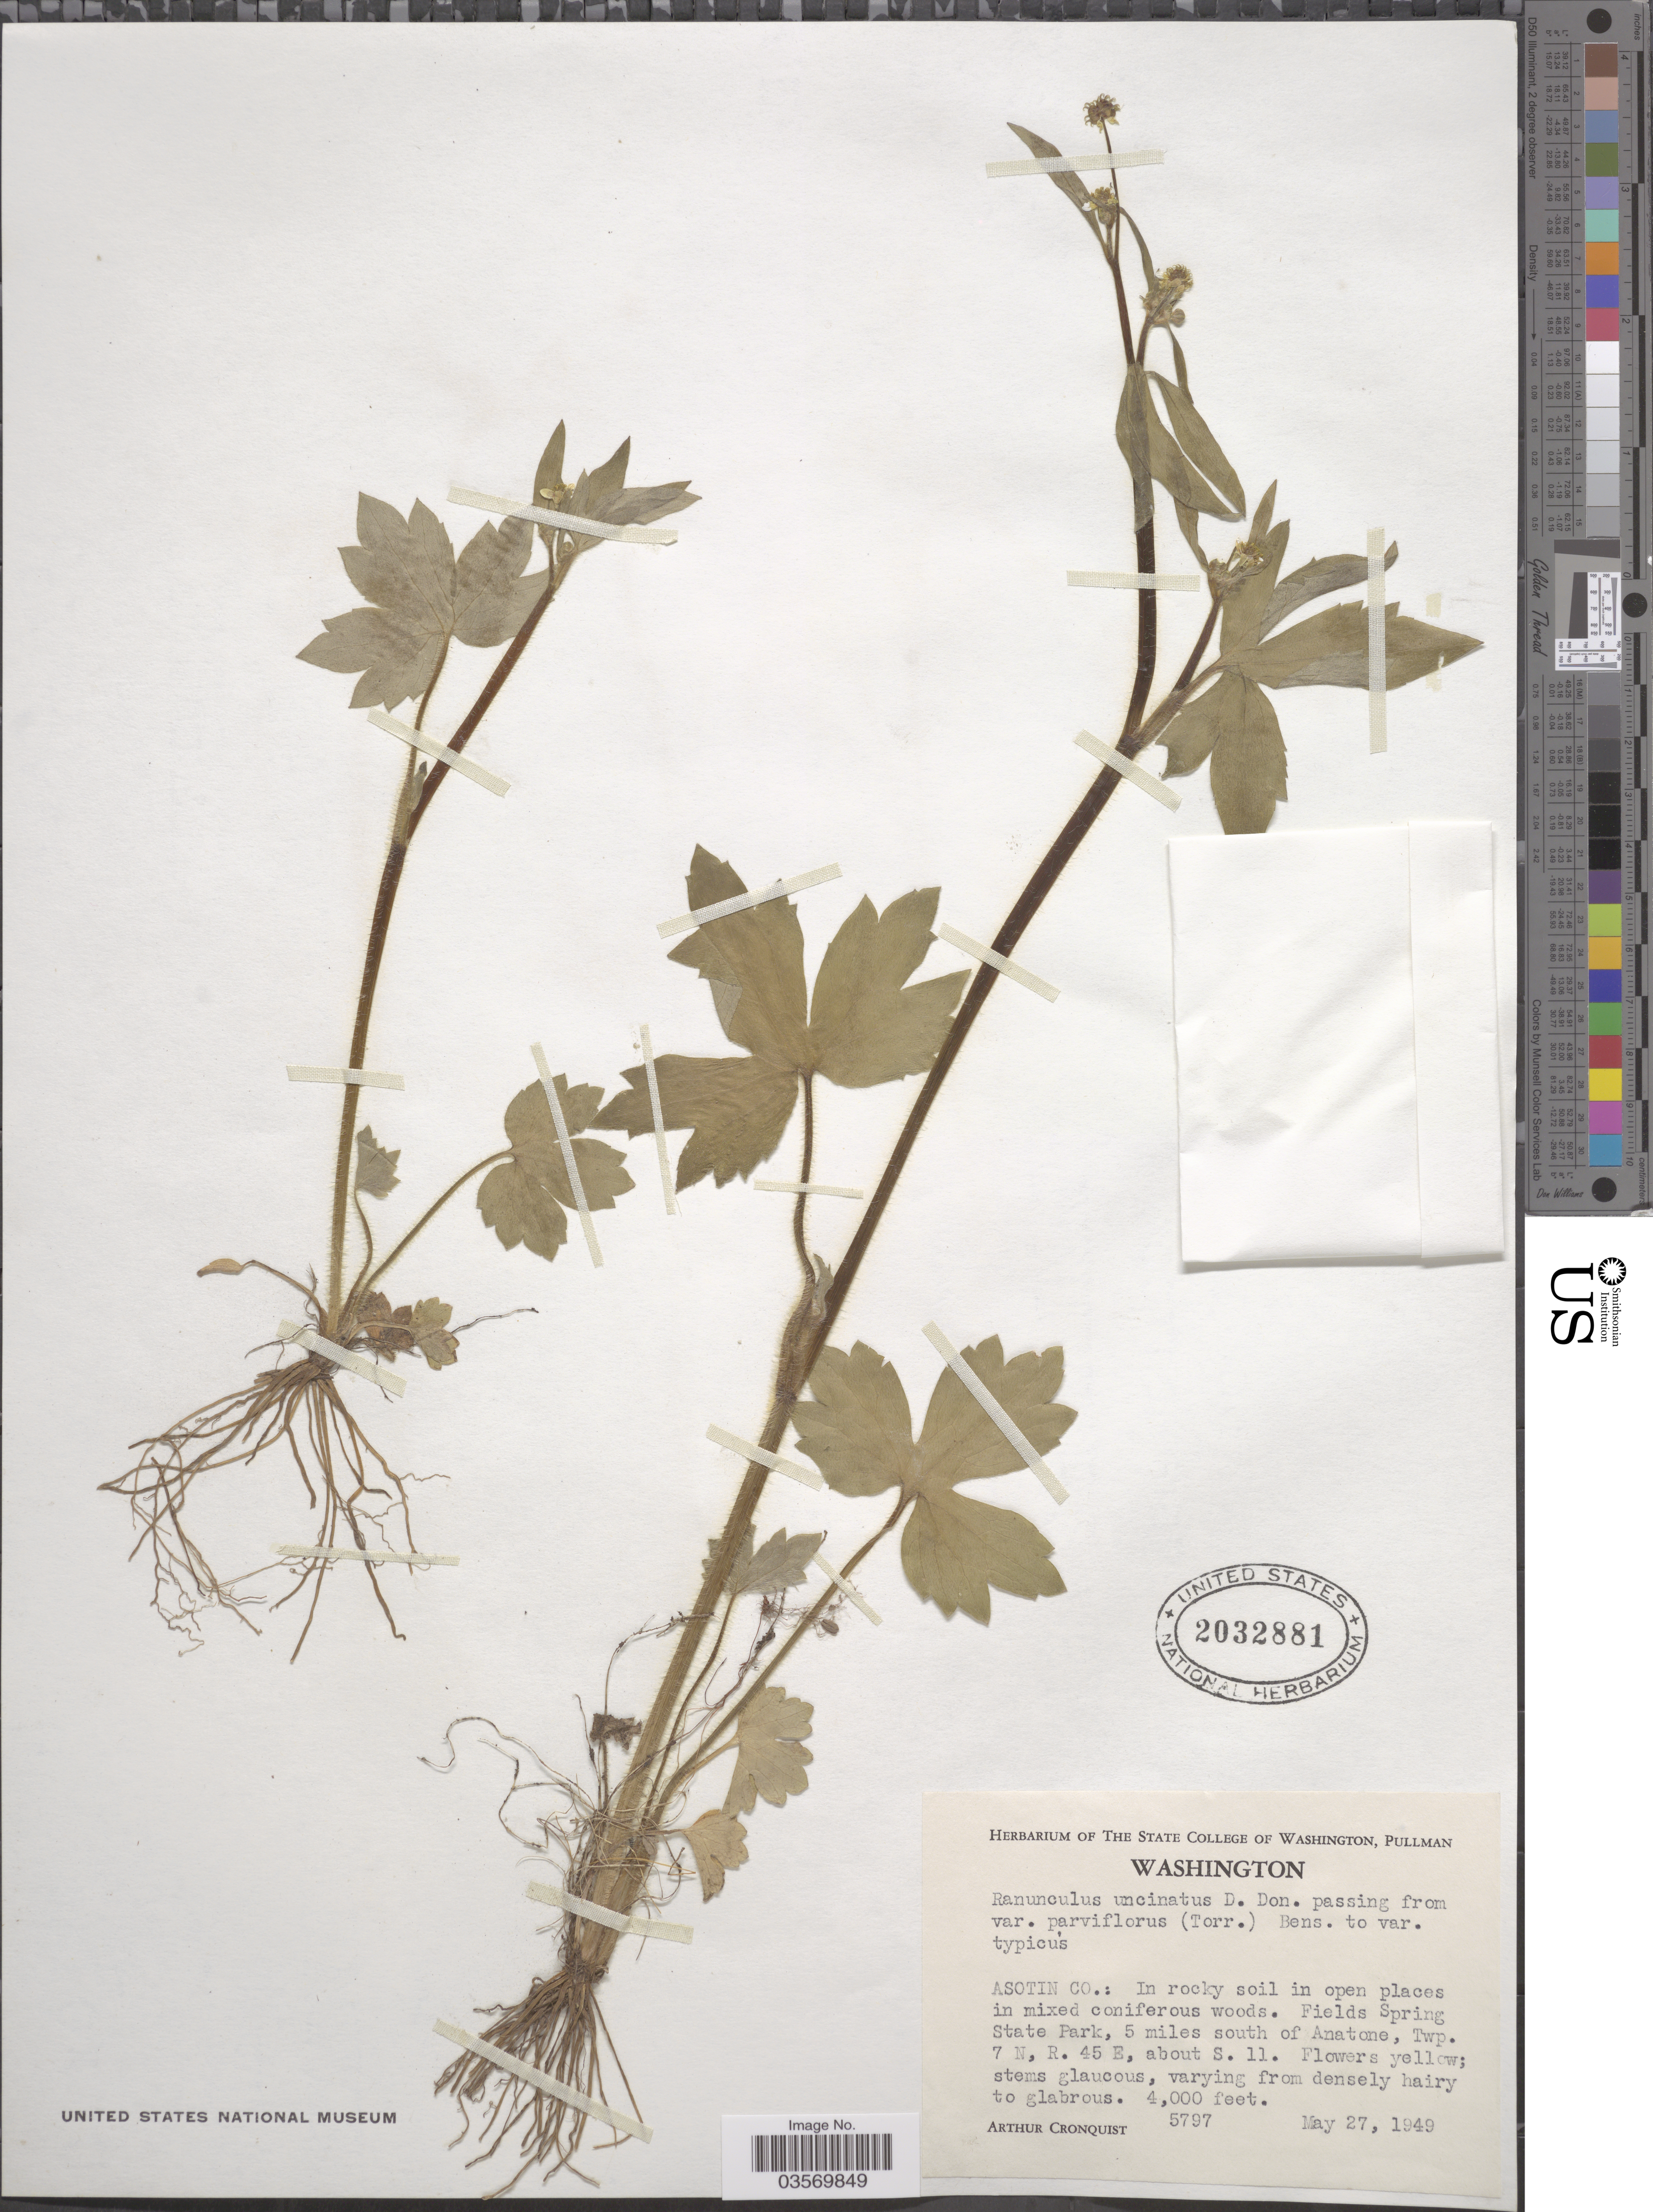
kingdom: Plantae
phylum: Tracheophyta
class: Magnoliopsida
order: Ranunculales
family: Ranunculaceae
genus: Ranunculus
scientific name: Ranunculus uncinatus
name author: D. Don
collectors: A. J. Cronquist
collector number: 5797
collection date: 1949-05-27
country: United States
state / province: Washington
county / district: Asotin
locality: Asotin Co. Fields Spring State Park, 5 miles south of Anatone, Twp. 7 N, R. 45 E, about S. 11.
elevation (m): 1219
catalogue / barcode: US 2032881